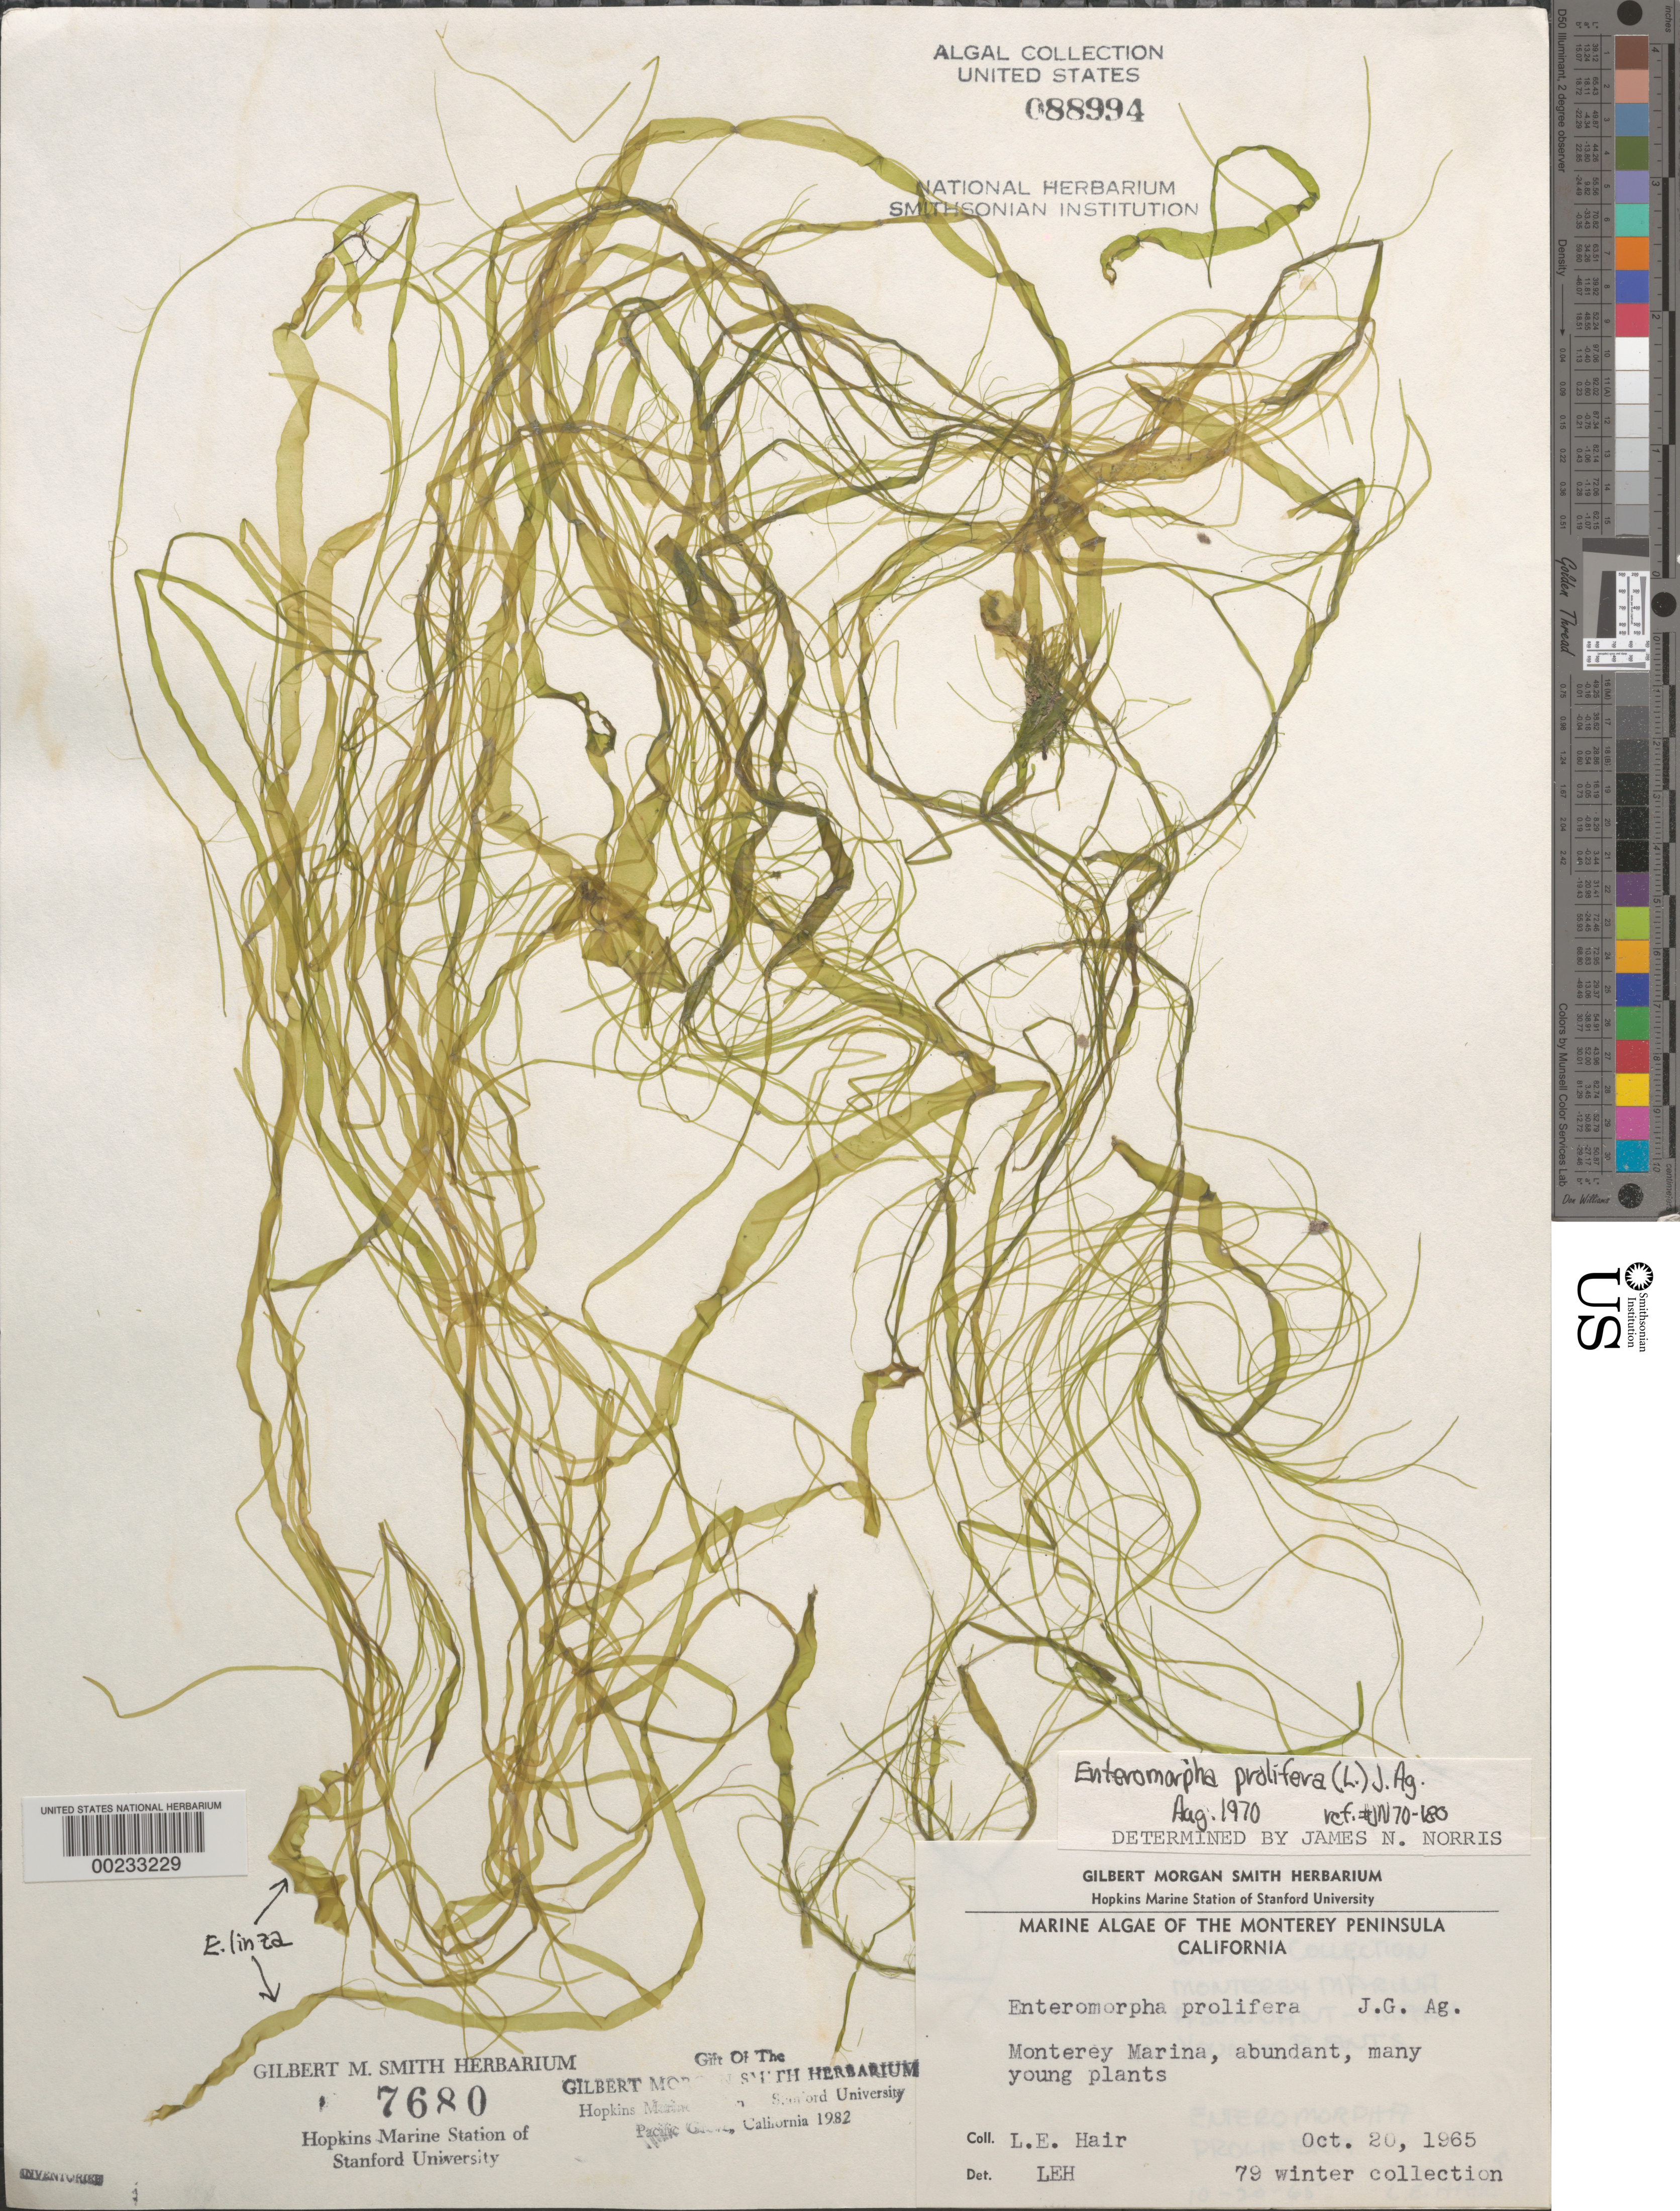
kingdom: Plantae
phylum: Chlorophyta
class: Ulvophyceae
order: Ulvales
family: Ulvaceae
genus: Ulva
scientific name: Ulva prolifera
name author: O.F. Müller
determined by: Algae name updating Project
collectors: L. Hair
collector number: LEH 79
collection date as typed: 20 Oct 1965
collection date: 1965-10-20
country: United States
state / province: California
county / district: Monterey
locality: Monterey Marina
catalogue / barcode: US 88994